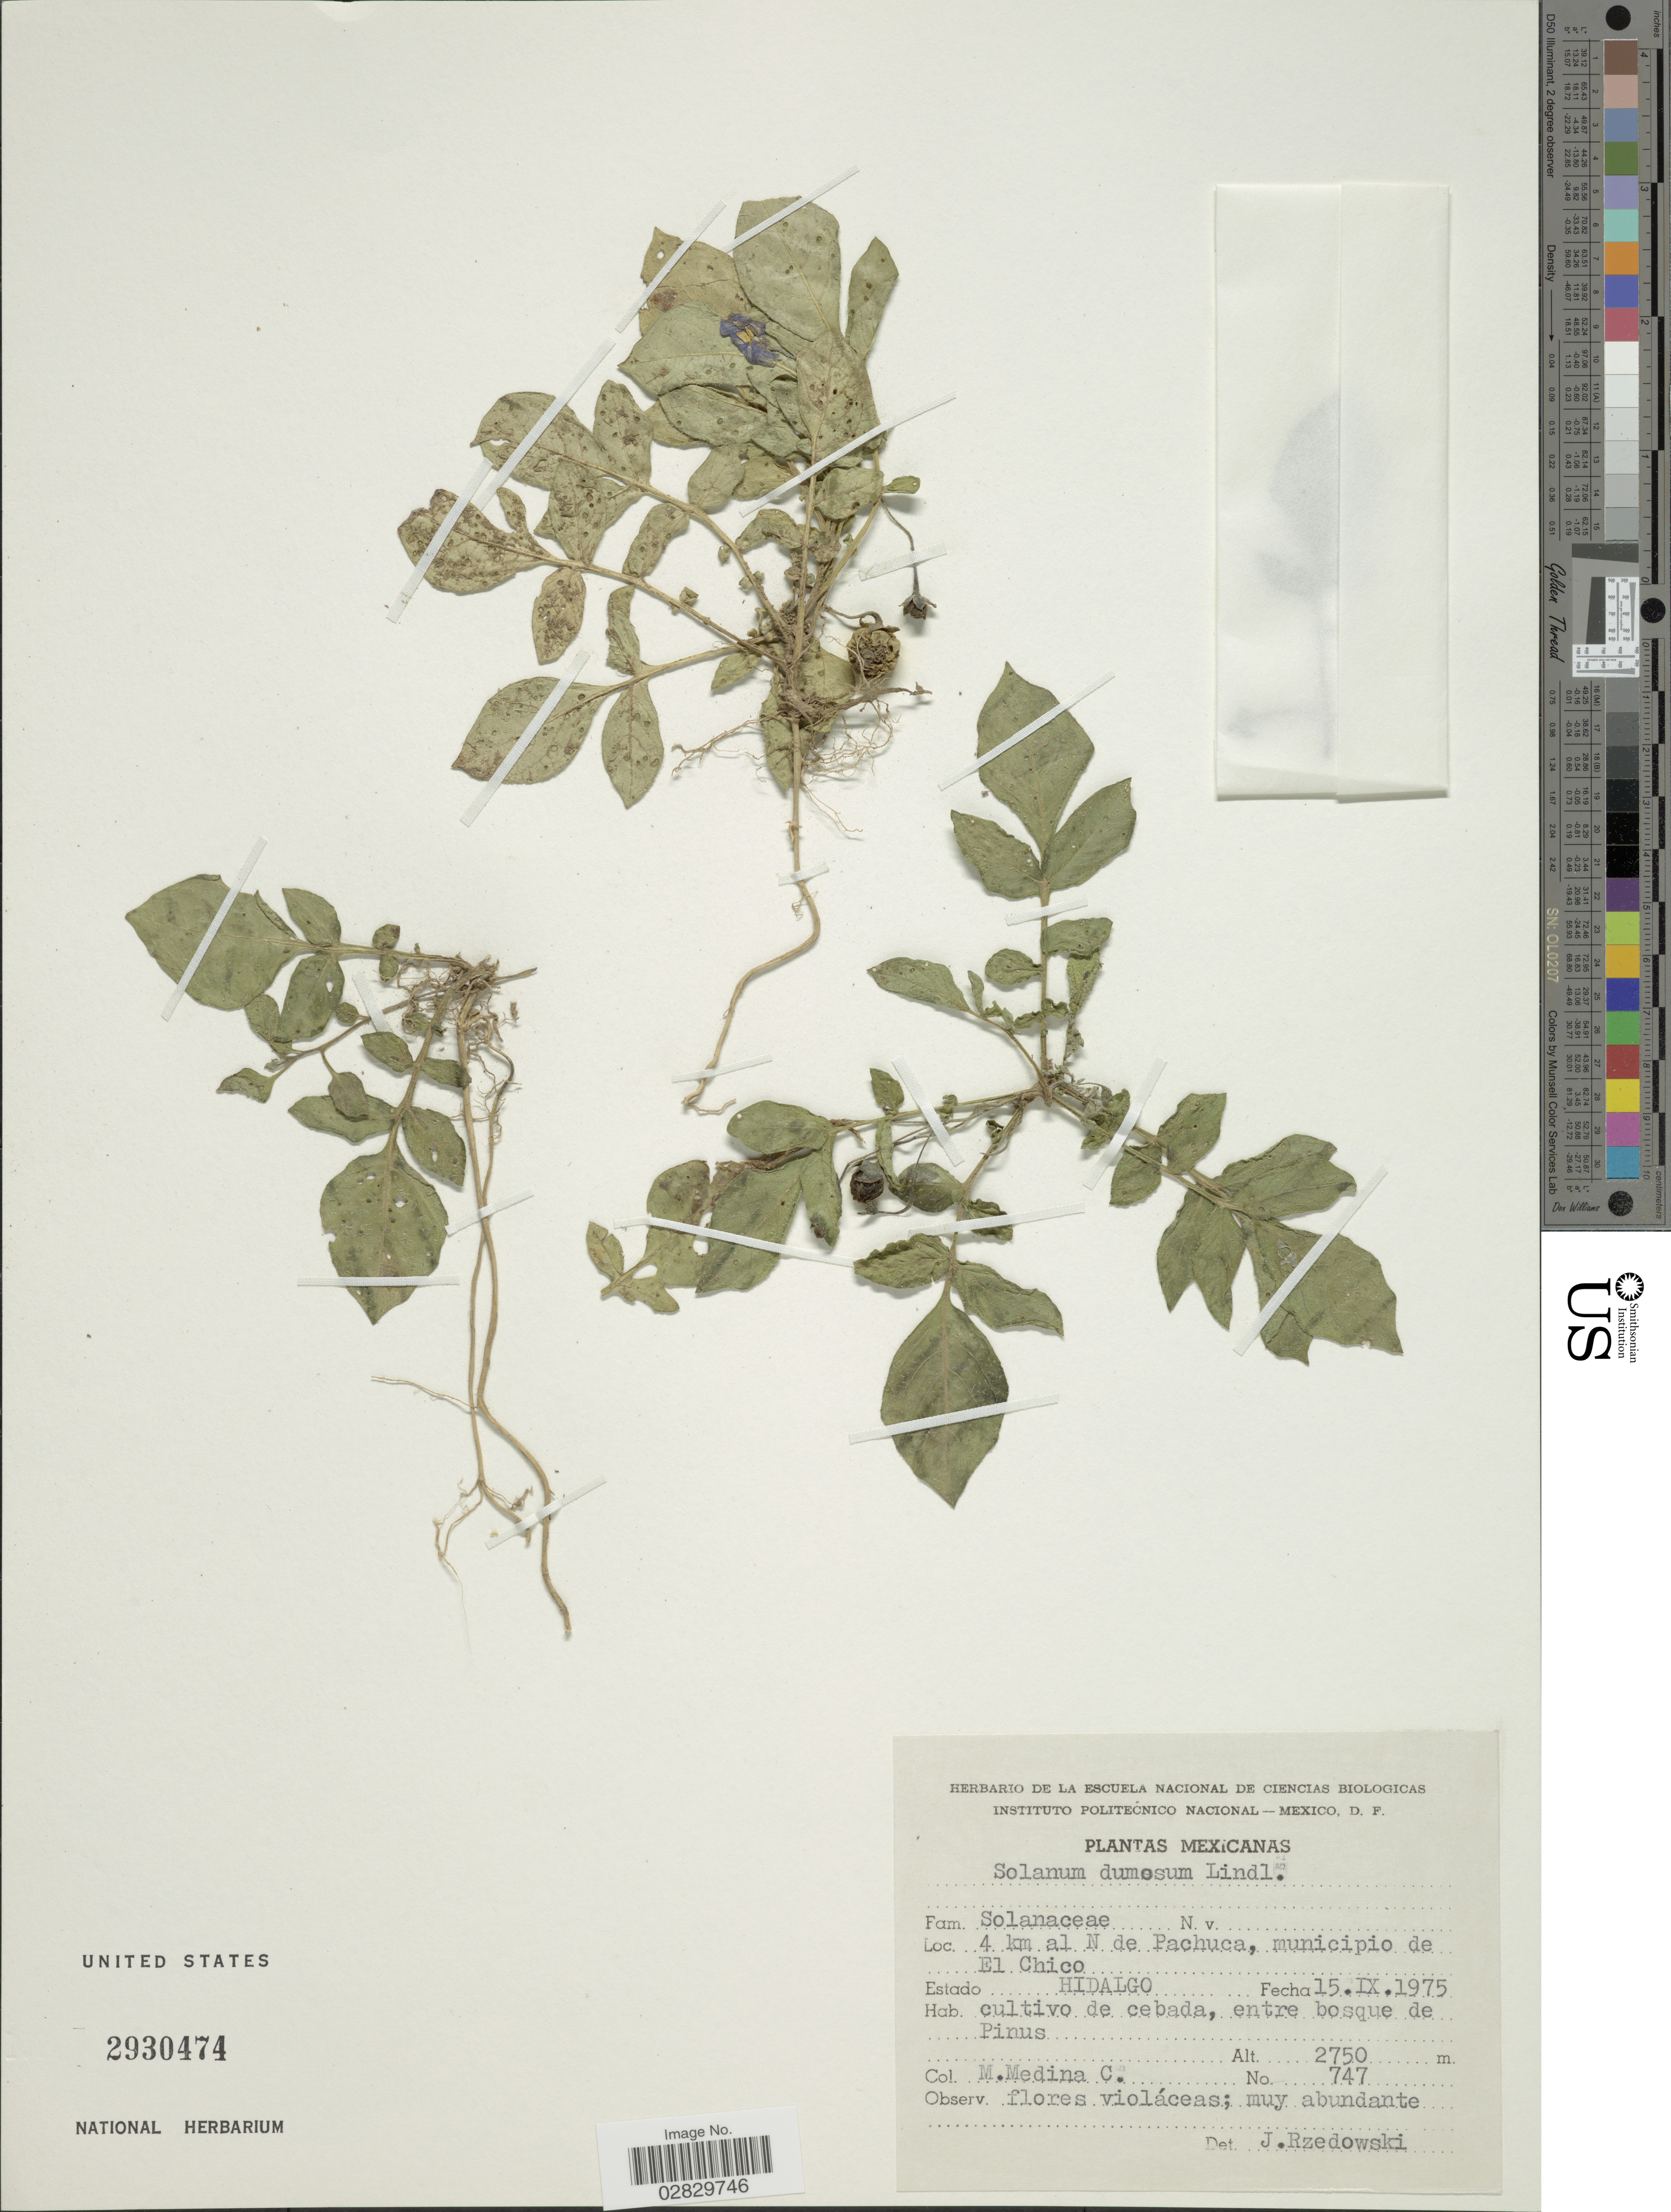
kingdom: Plantae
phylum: Tracheophyta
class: Magnoliopsida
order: Solanales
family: Solanaceae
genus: Solanum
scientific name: Solanum demissum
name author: Lindl.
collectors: Medina C., M.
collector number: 747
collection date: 1975-09-15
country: Mexico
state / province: Hidalgo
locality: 4 km al N de Pachuca, municipio de El Chico.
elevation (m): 2750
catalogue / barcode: US 2930474